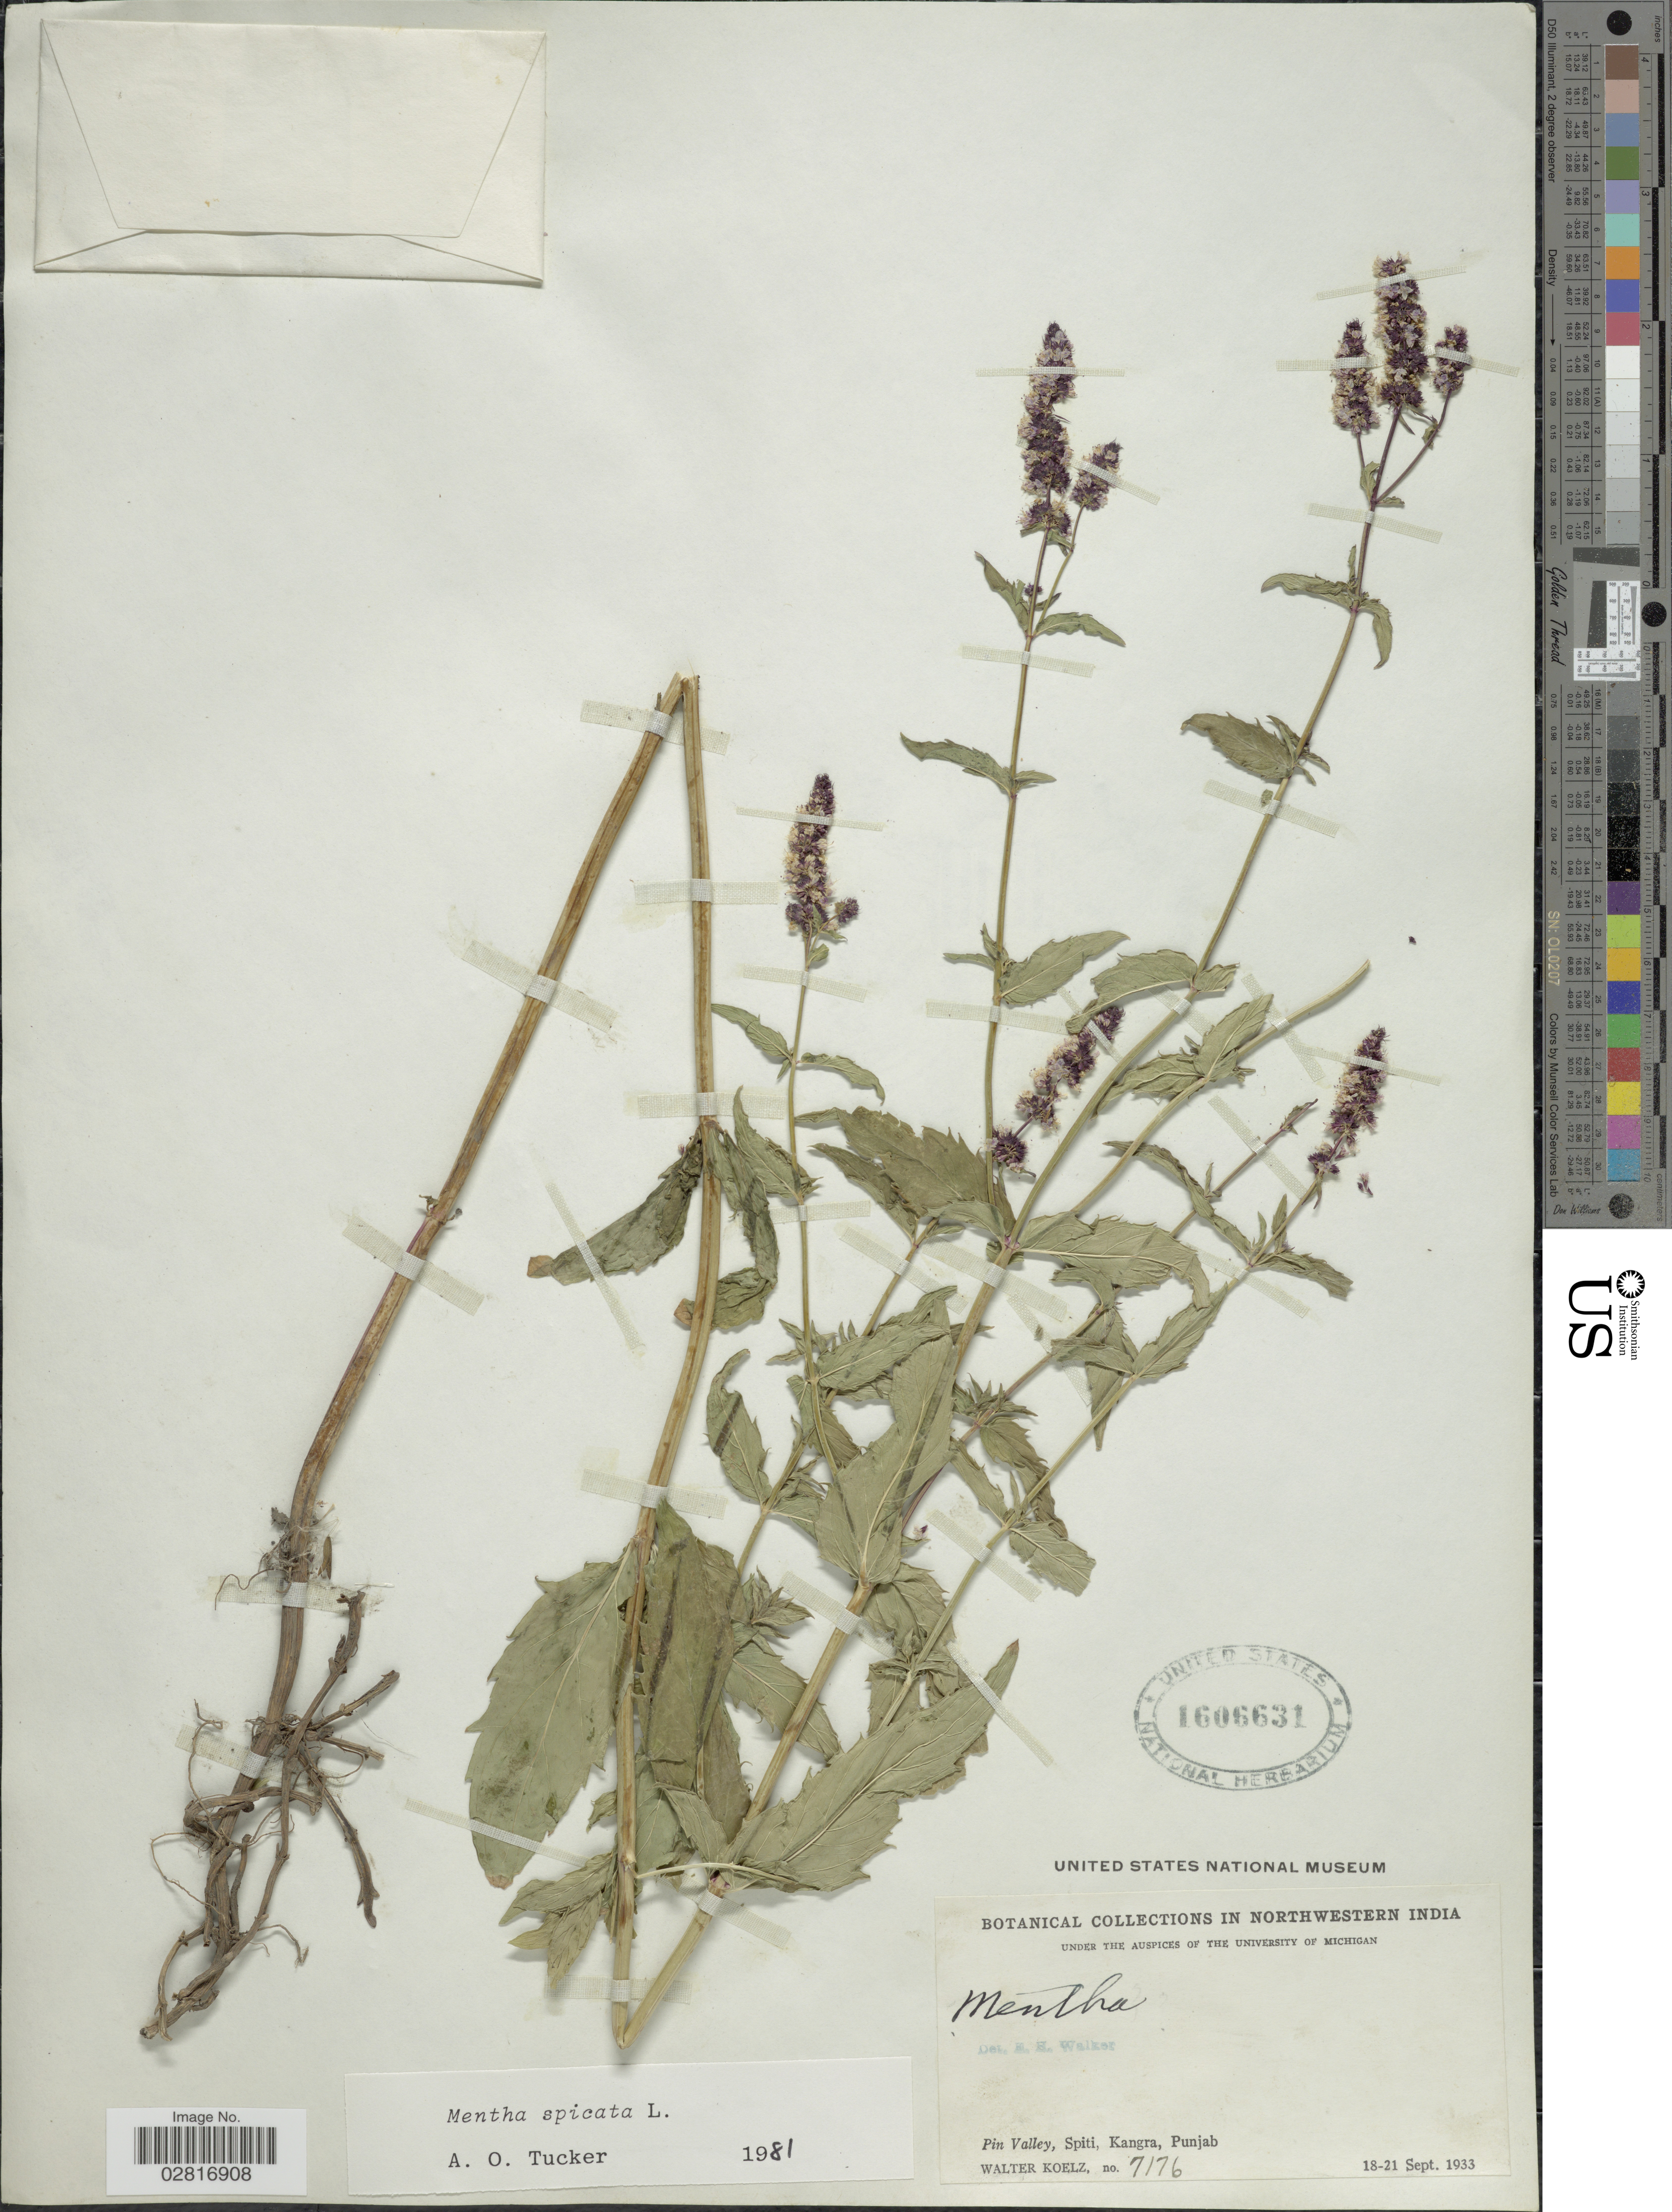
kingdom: Plantae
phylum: Tracheophyta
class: Magnoliopsida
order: Lamiales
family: Lamiaceae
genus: Mentha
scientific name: Mentha spicata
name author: L.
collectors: W. N. Koelz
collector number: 7176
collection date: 1933-09-18/1933-09-21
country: India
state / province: Punjab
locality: Northwestern India, Pin Valley, Spiti, Kangra, Punjab.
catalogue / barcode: US 1606631